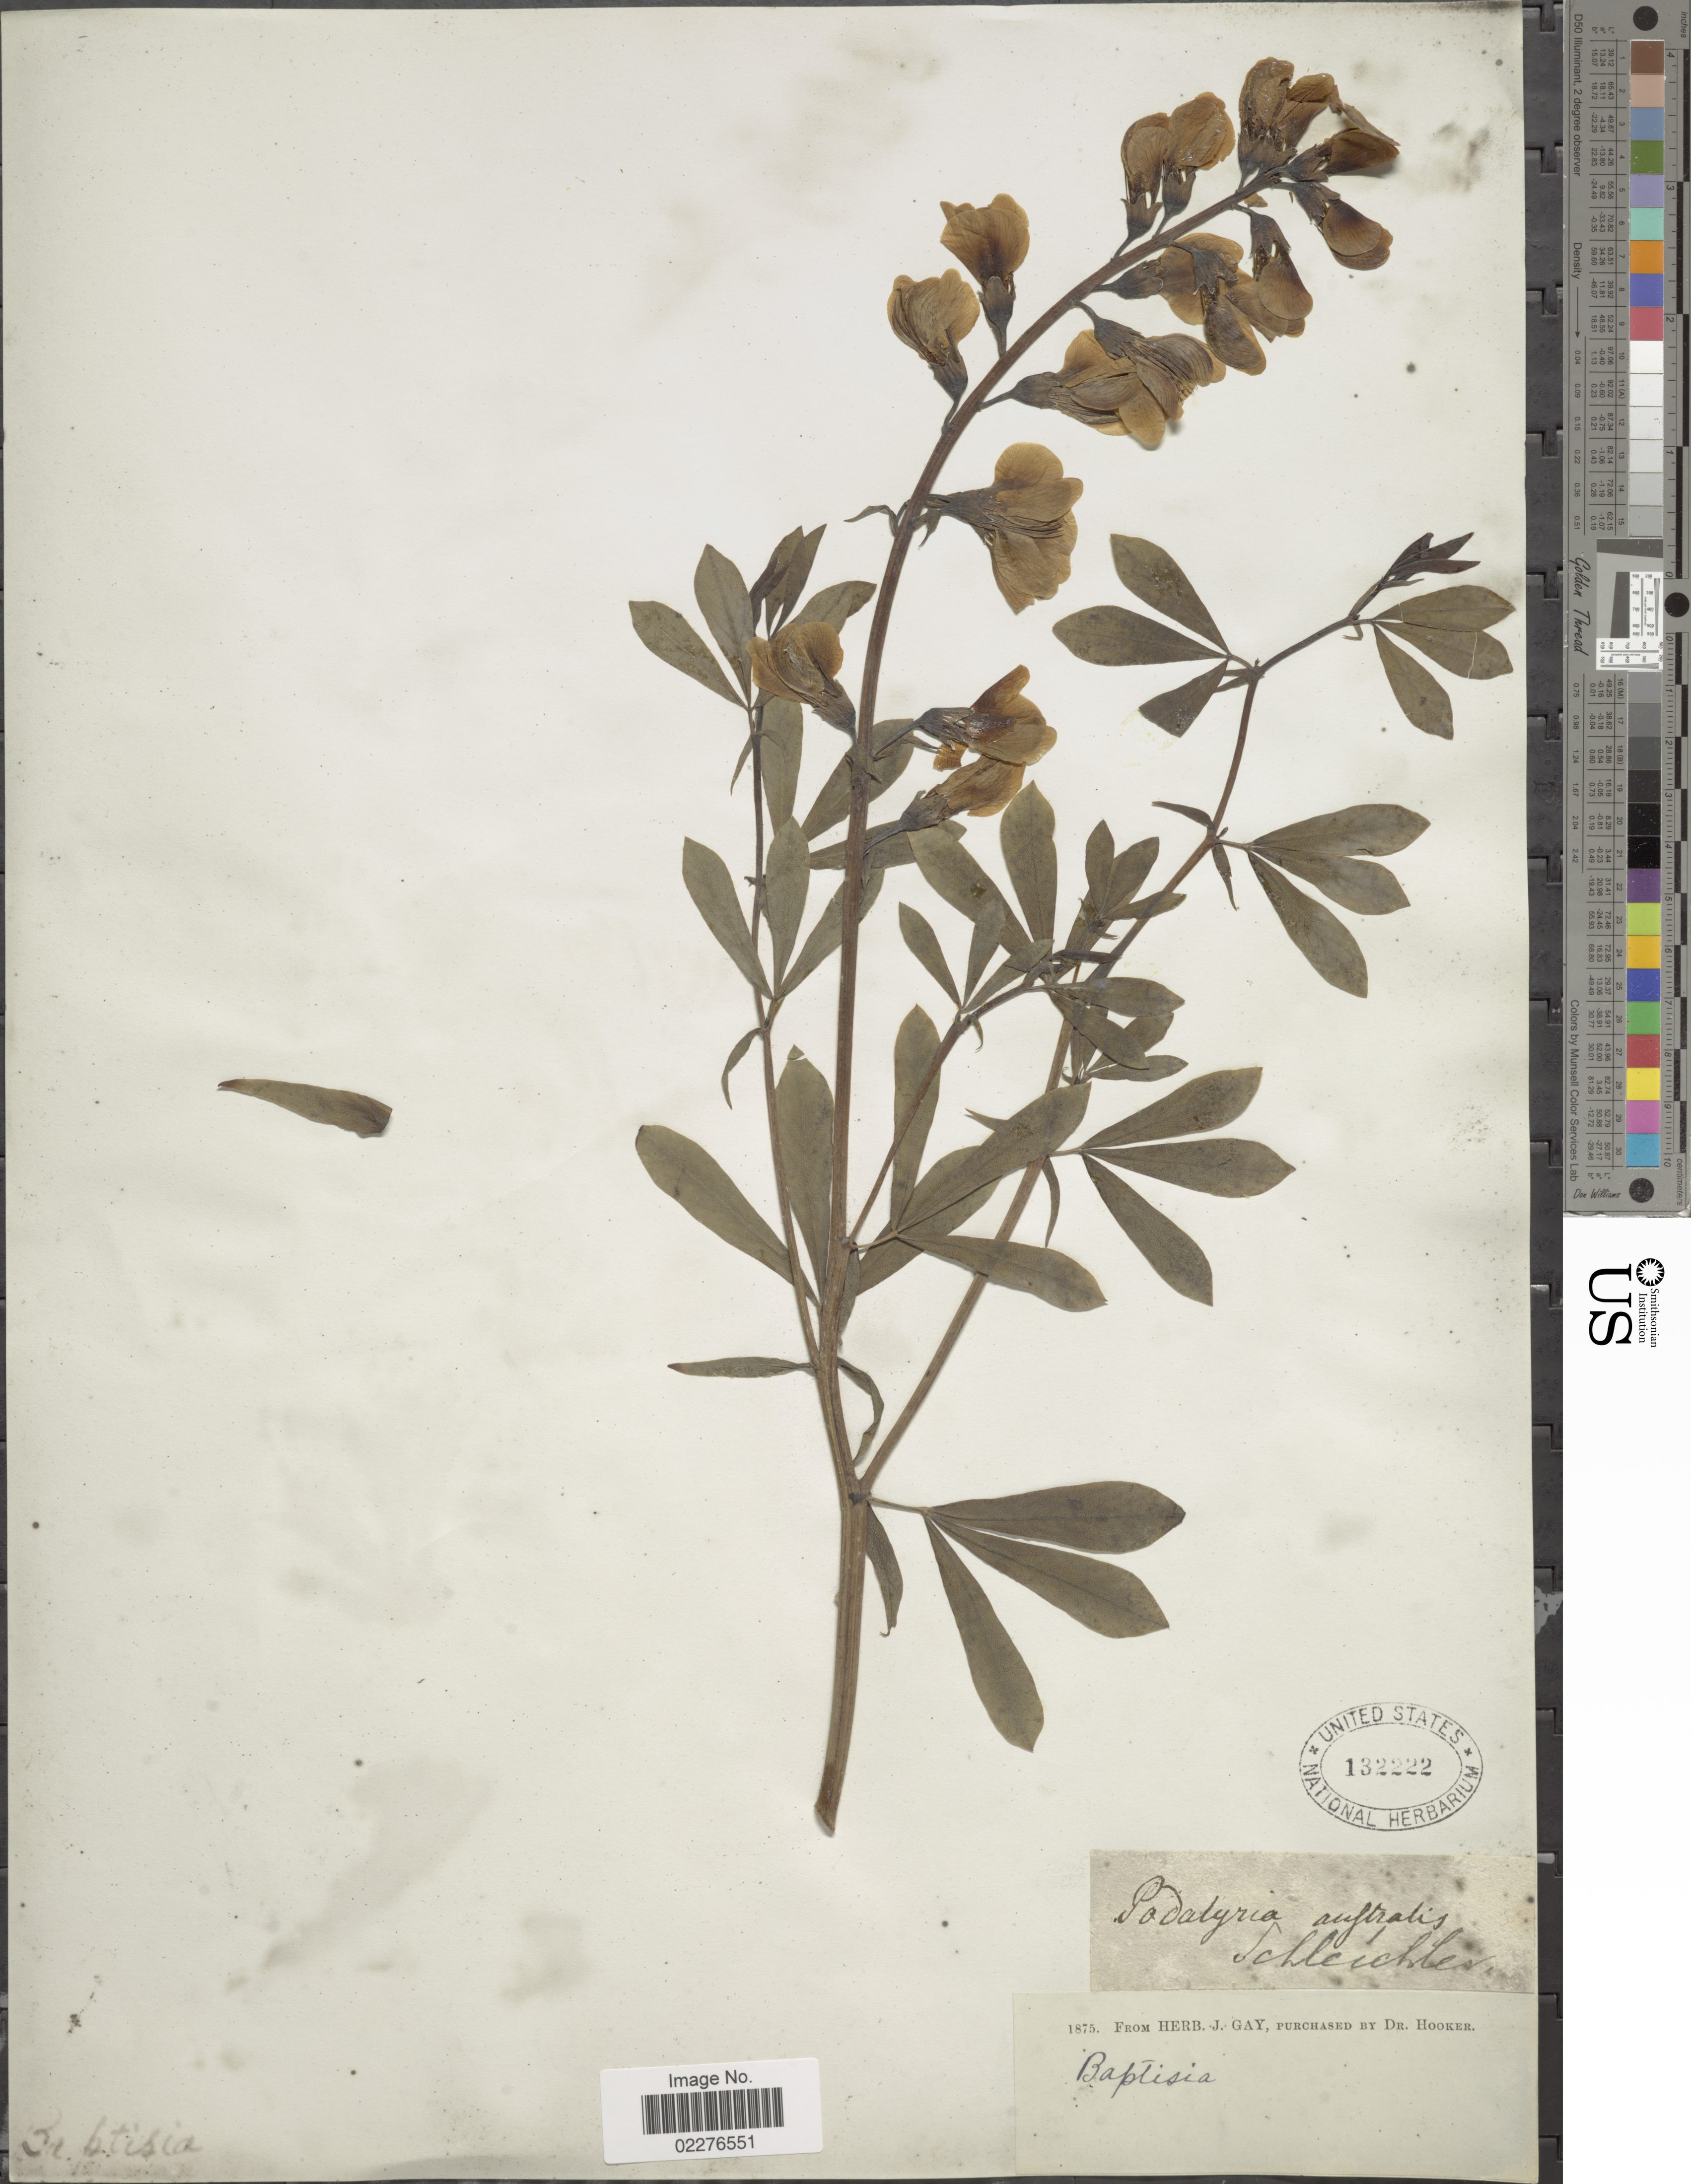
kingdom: Plantae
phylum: Tracheophyta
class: Magnoliopsida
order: Fabales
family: Fabaceae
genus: Baptisia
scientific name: Baptisia australis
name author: (L.) R. Br.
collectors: Schlechter, --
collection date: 1875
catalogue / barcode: US 132222